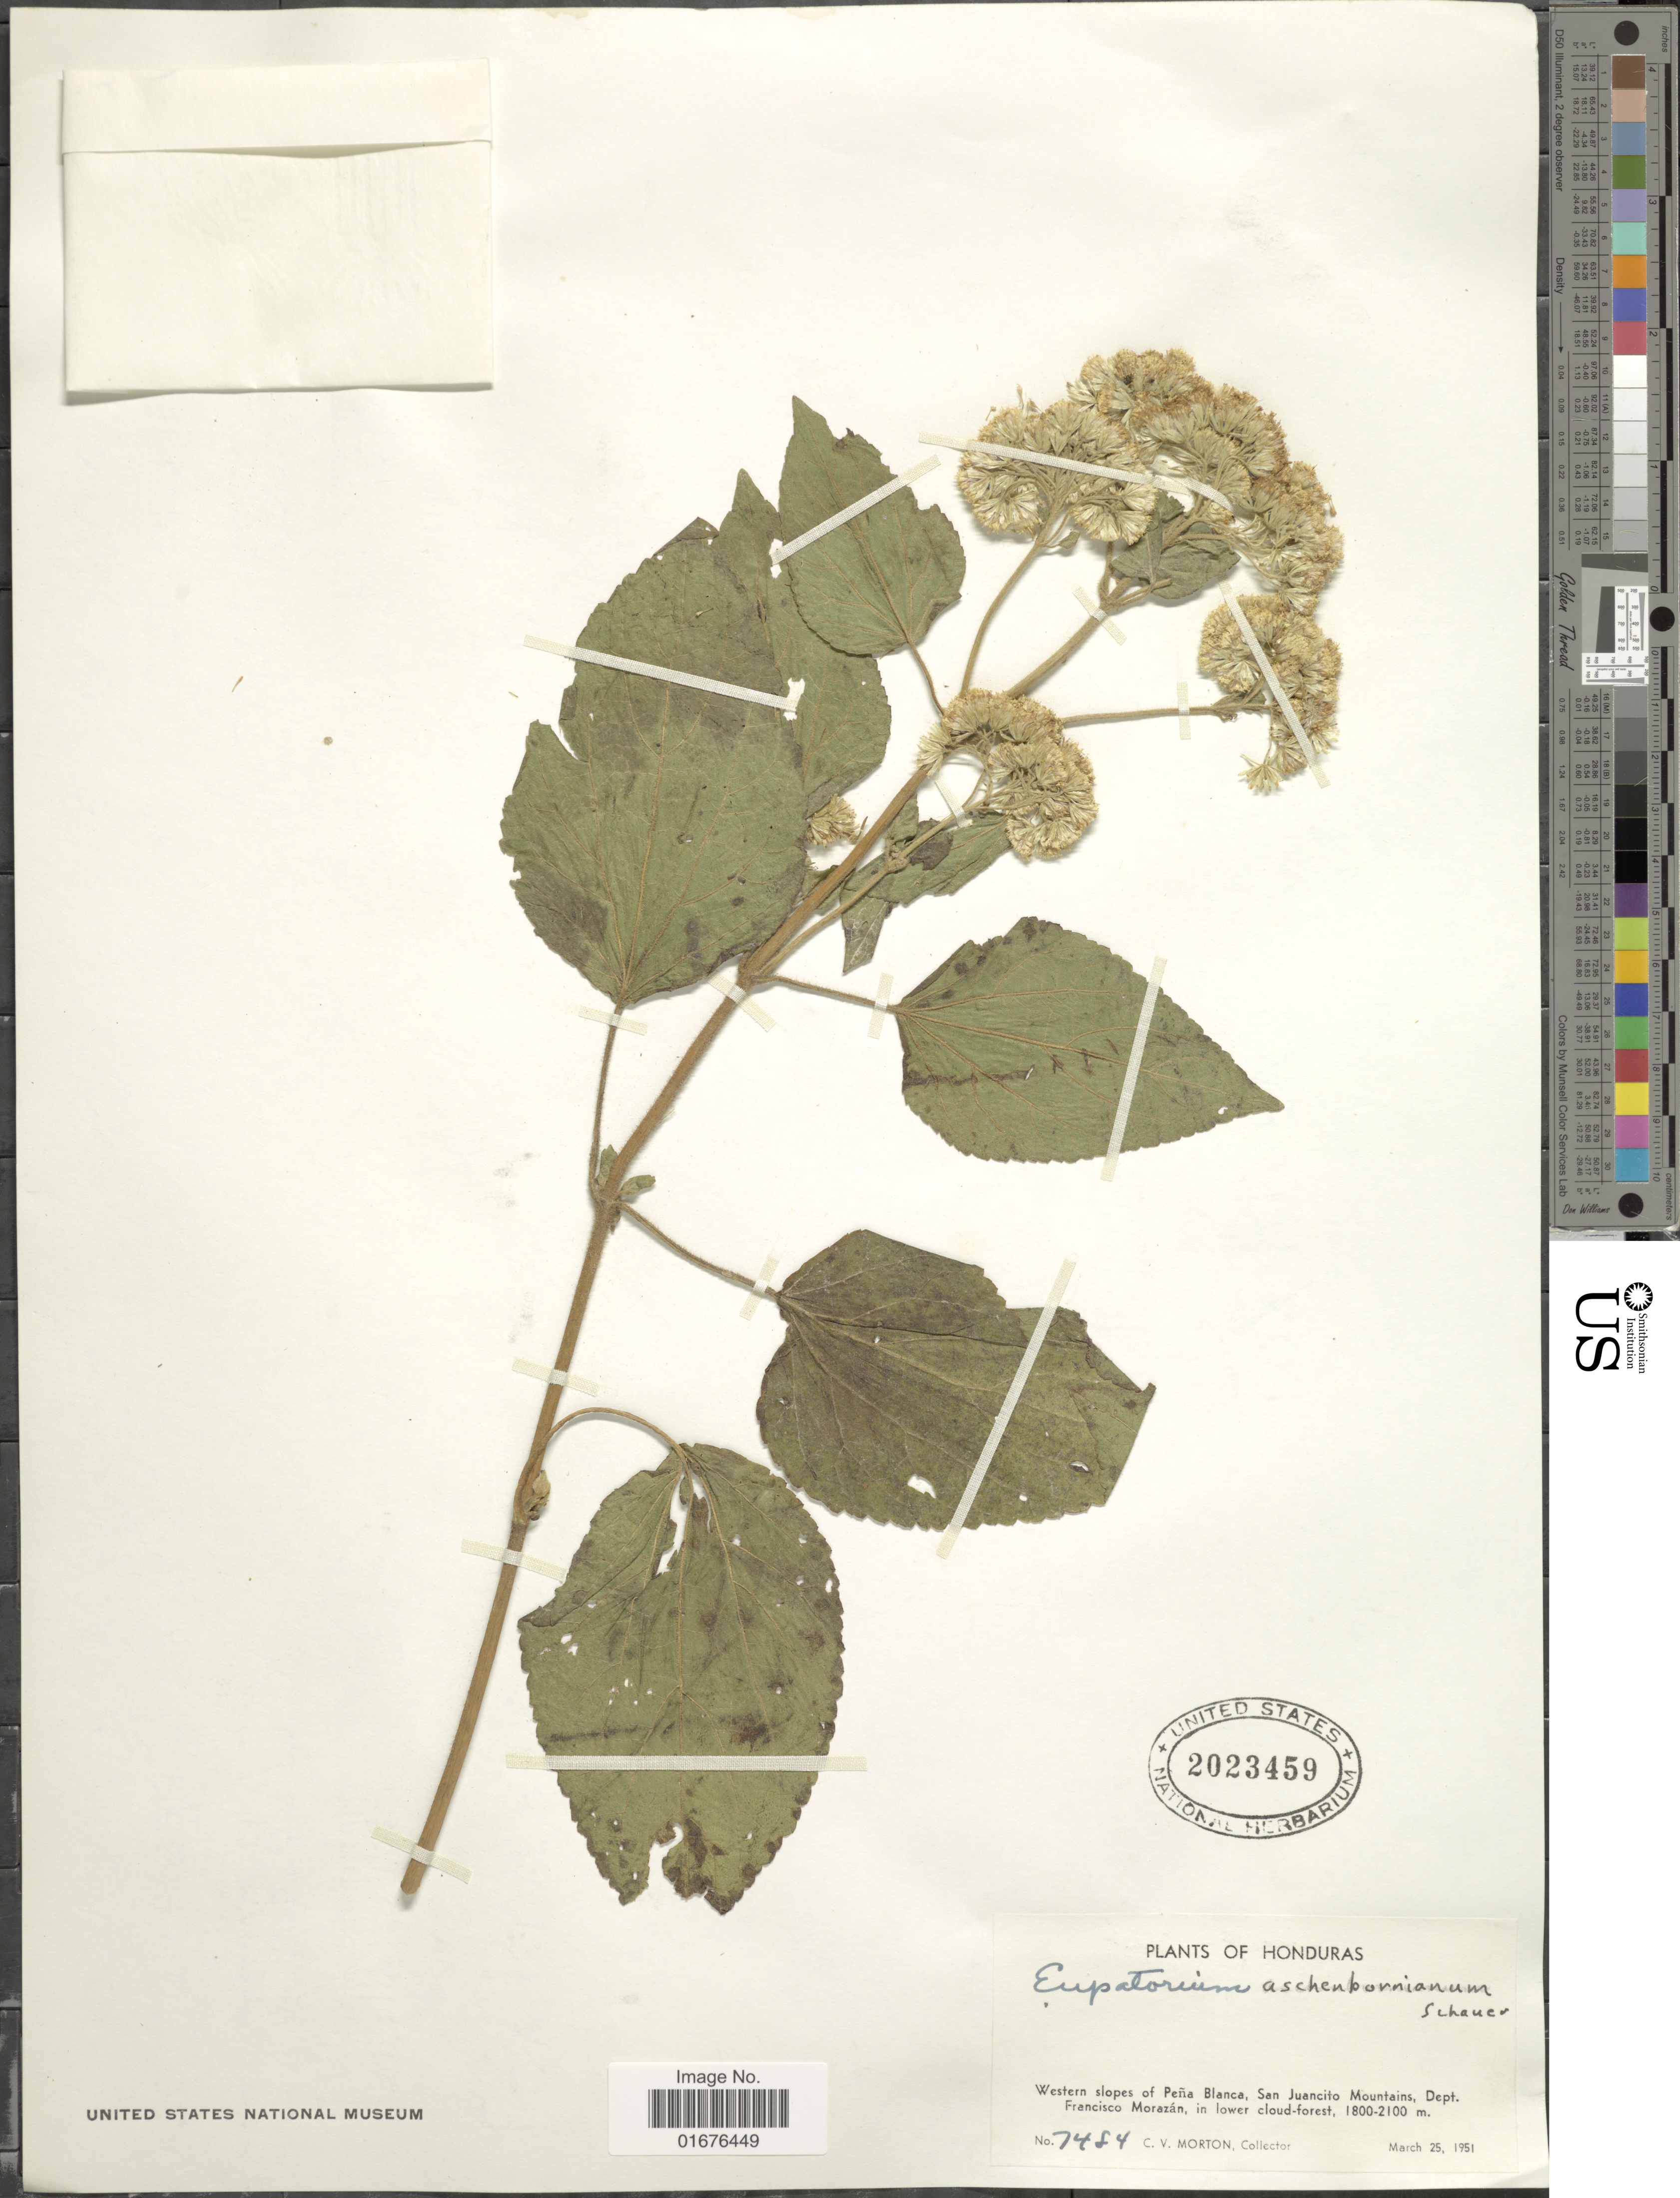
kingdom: Plantae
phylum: Tracheophyta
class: Magnoliopsida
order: Asterales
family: Asteraceae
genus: Ageratina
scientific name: Ageratina pichinchensis var. bustamenta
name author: (DC.) R.M. King & H. Rob.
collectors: C. V. Morton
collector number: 7484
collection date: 1951-03-25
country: Honduras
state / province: Fco. Morazán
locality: Western slopes of Peña Blanca, San Juancito Mountains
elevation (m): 1800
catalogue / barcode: US 2023459